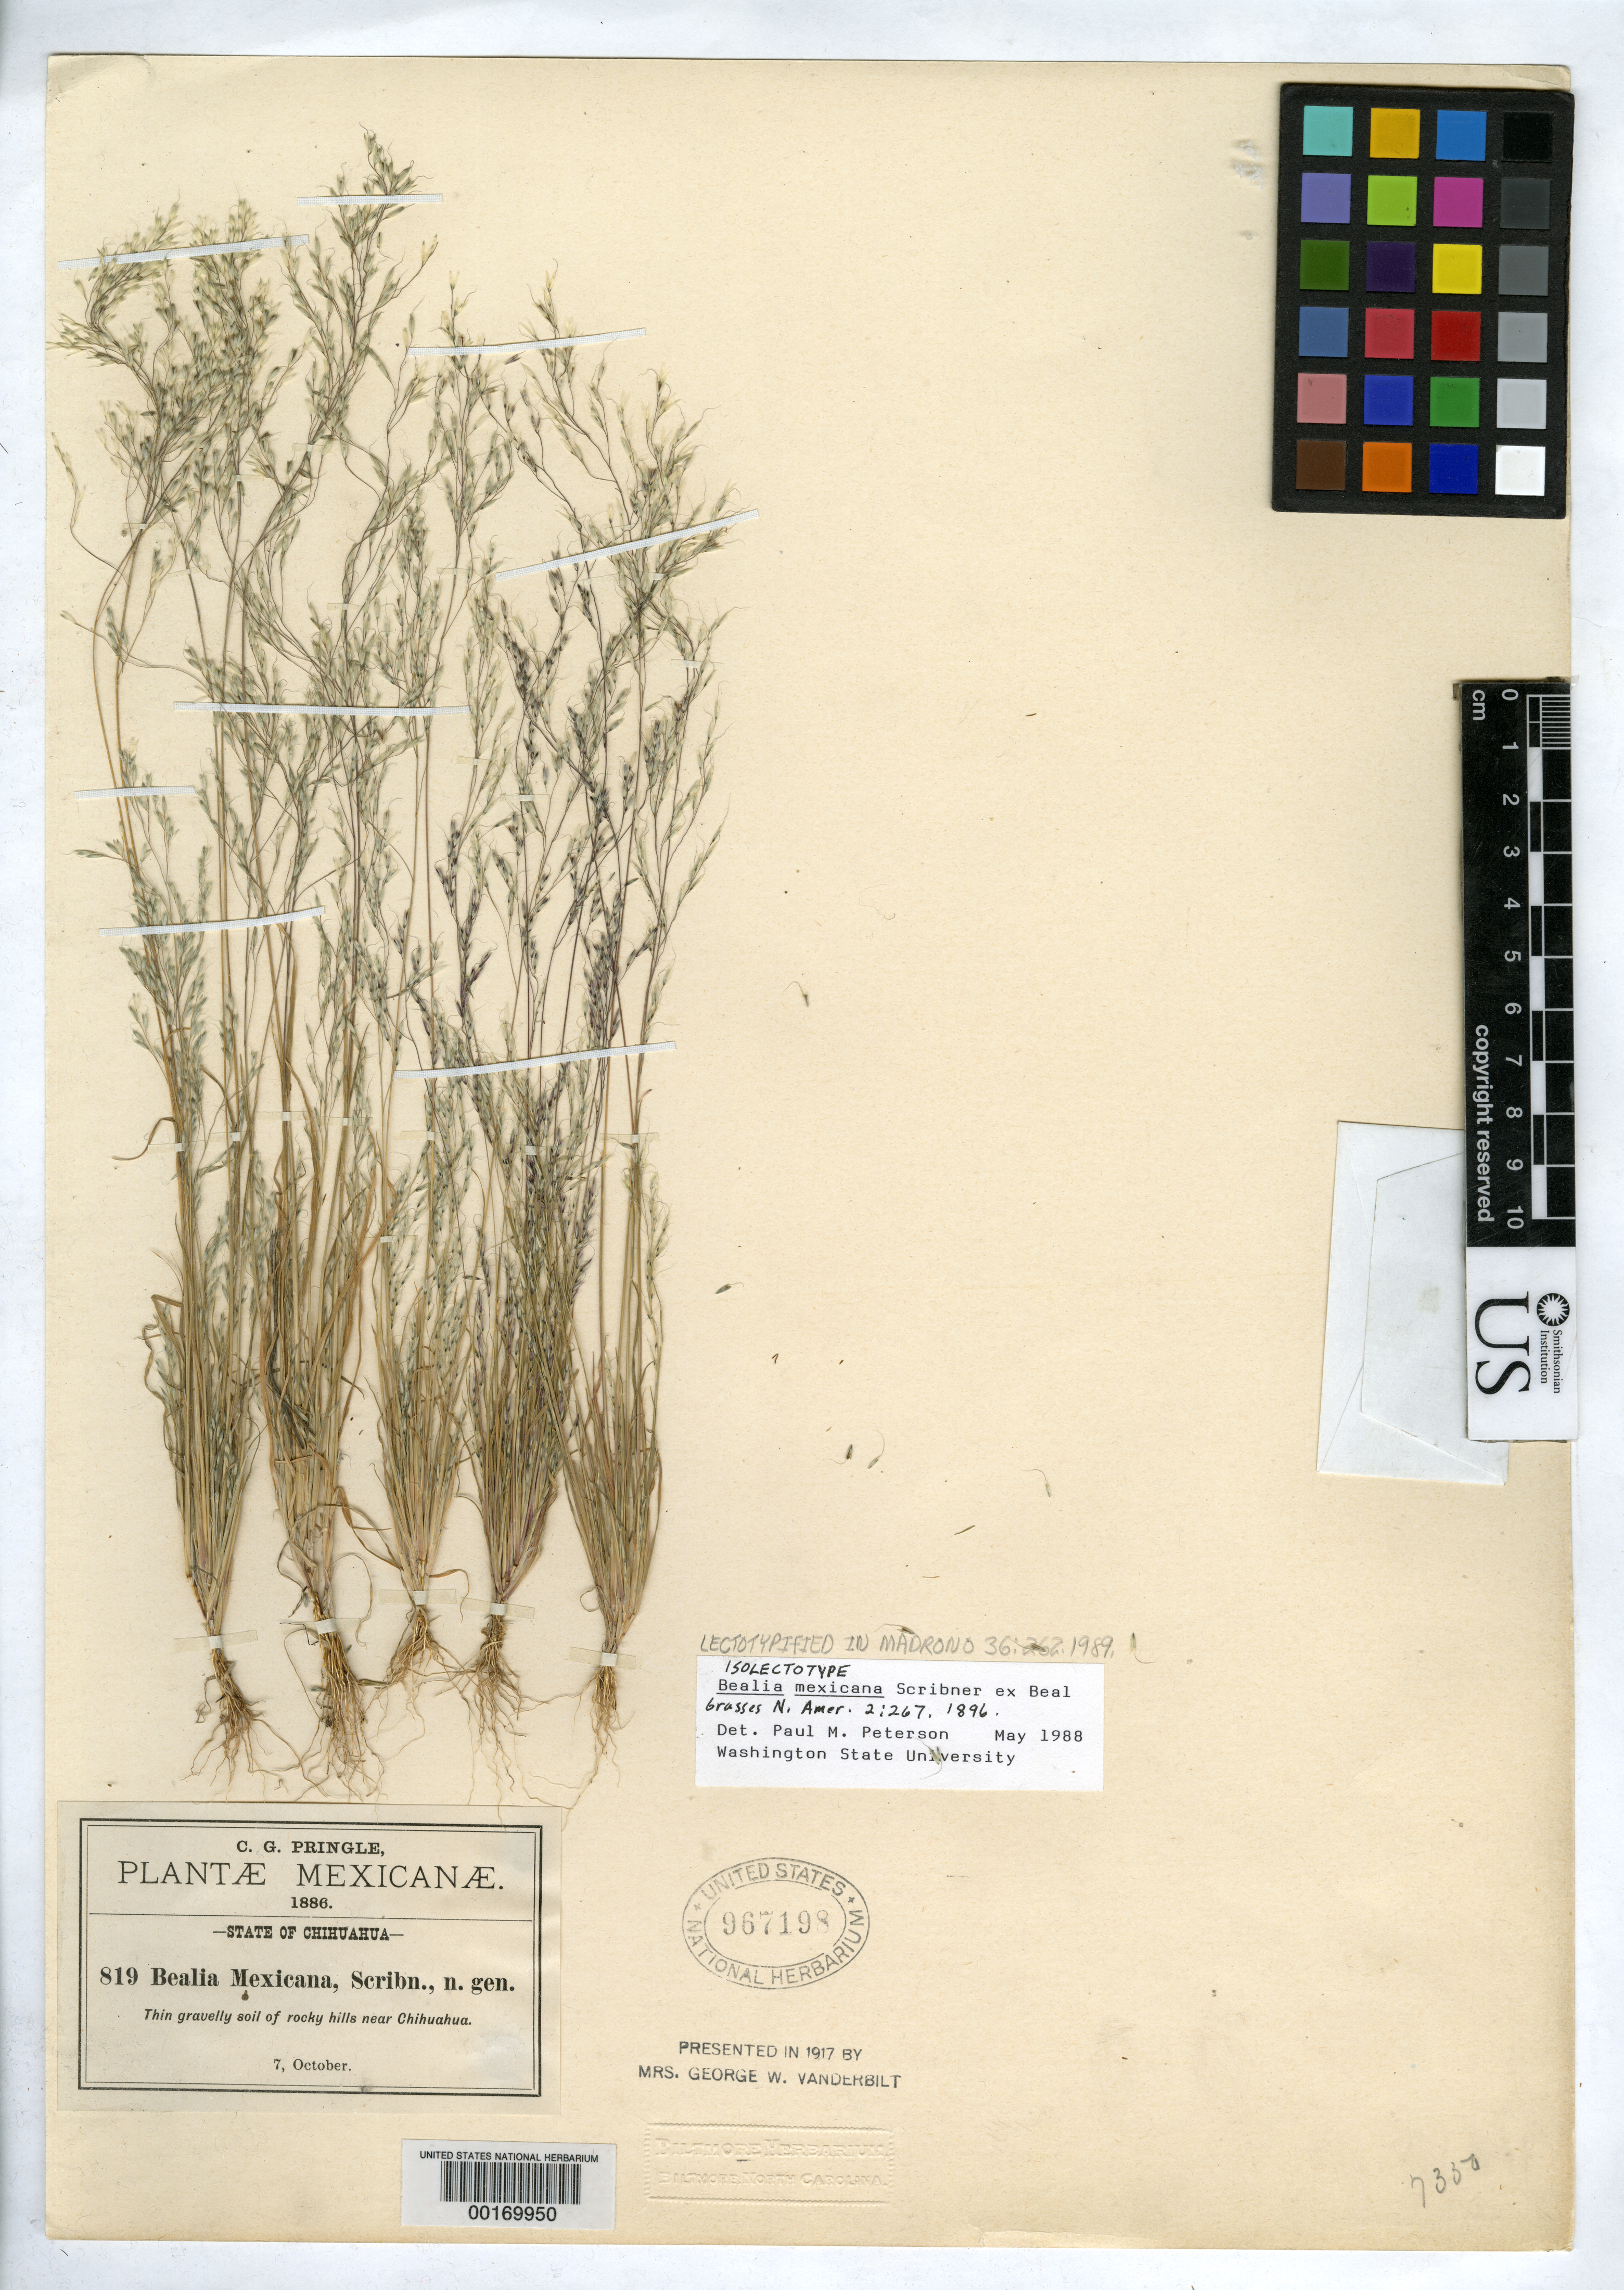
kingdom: Plantae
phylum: Tracheophyta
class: Liliopsida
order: Poales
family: Poaceae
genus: Bealia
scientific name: Bealia mexicana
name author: Scribn. in Hack.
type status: Isolectotype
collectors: C. G. Pringle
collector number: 819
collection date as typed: Oct 1886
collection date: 1886-10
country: Mexico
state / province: Chihuahua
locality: Near Chihuahua.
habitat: Thin gravelly soil of rocky hills.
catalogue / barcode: US 967198